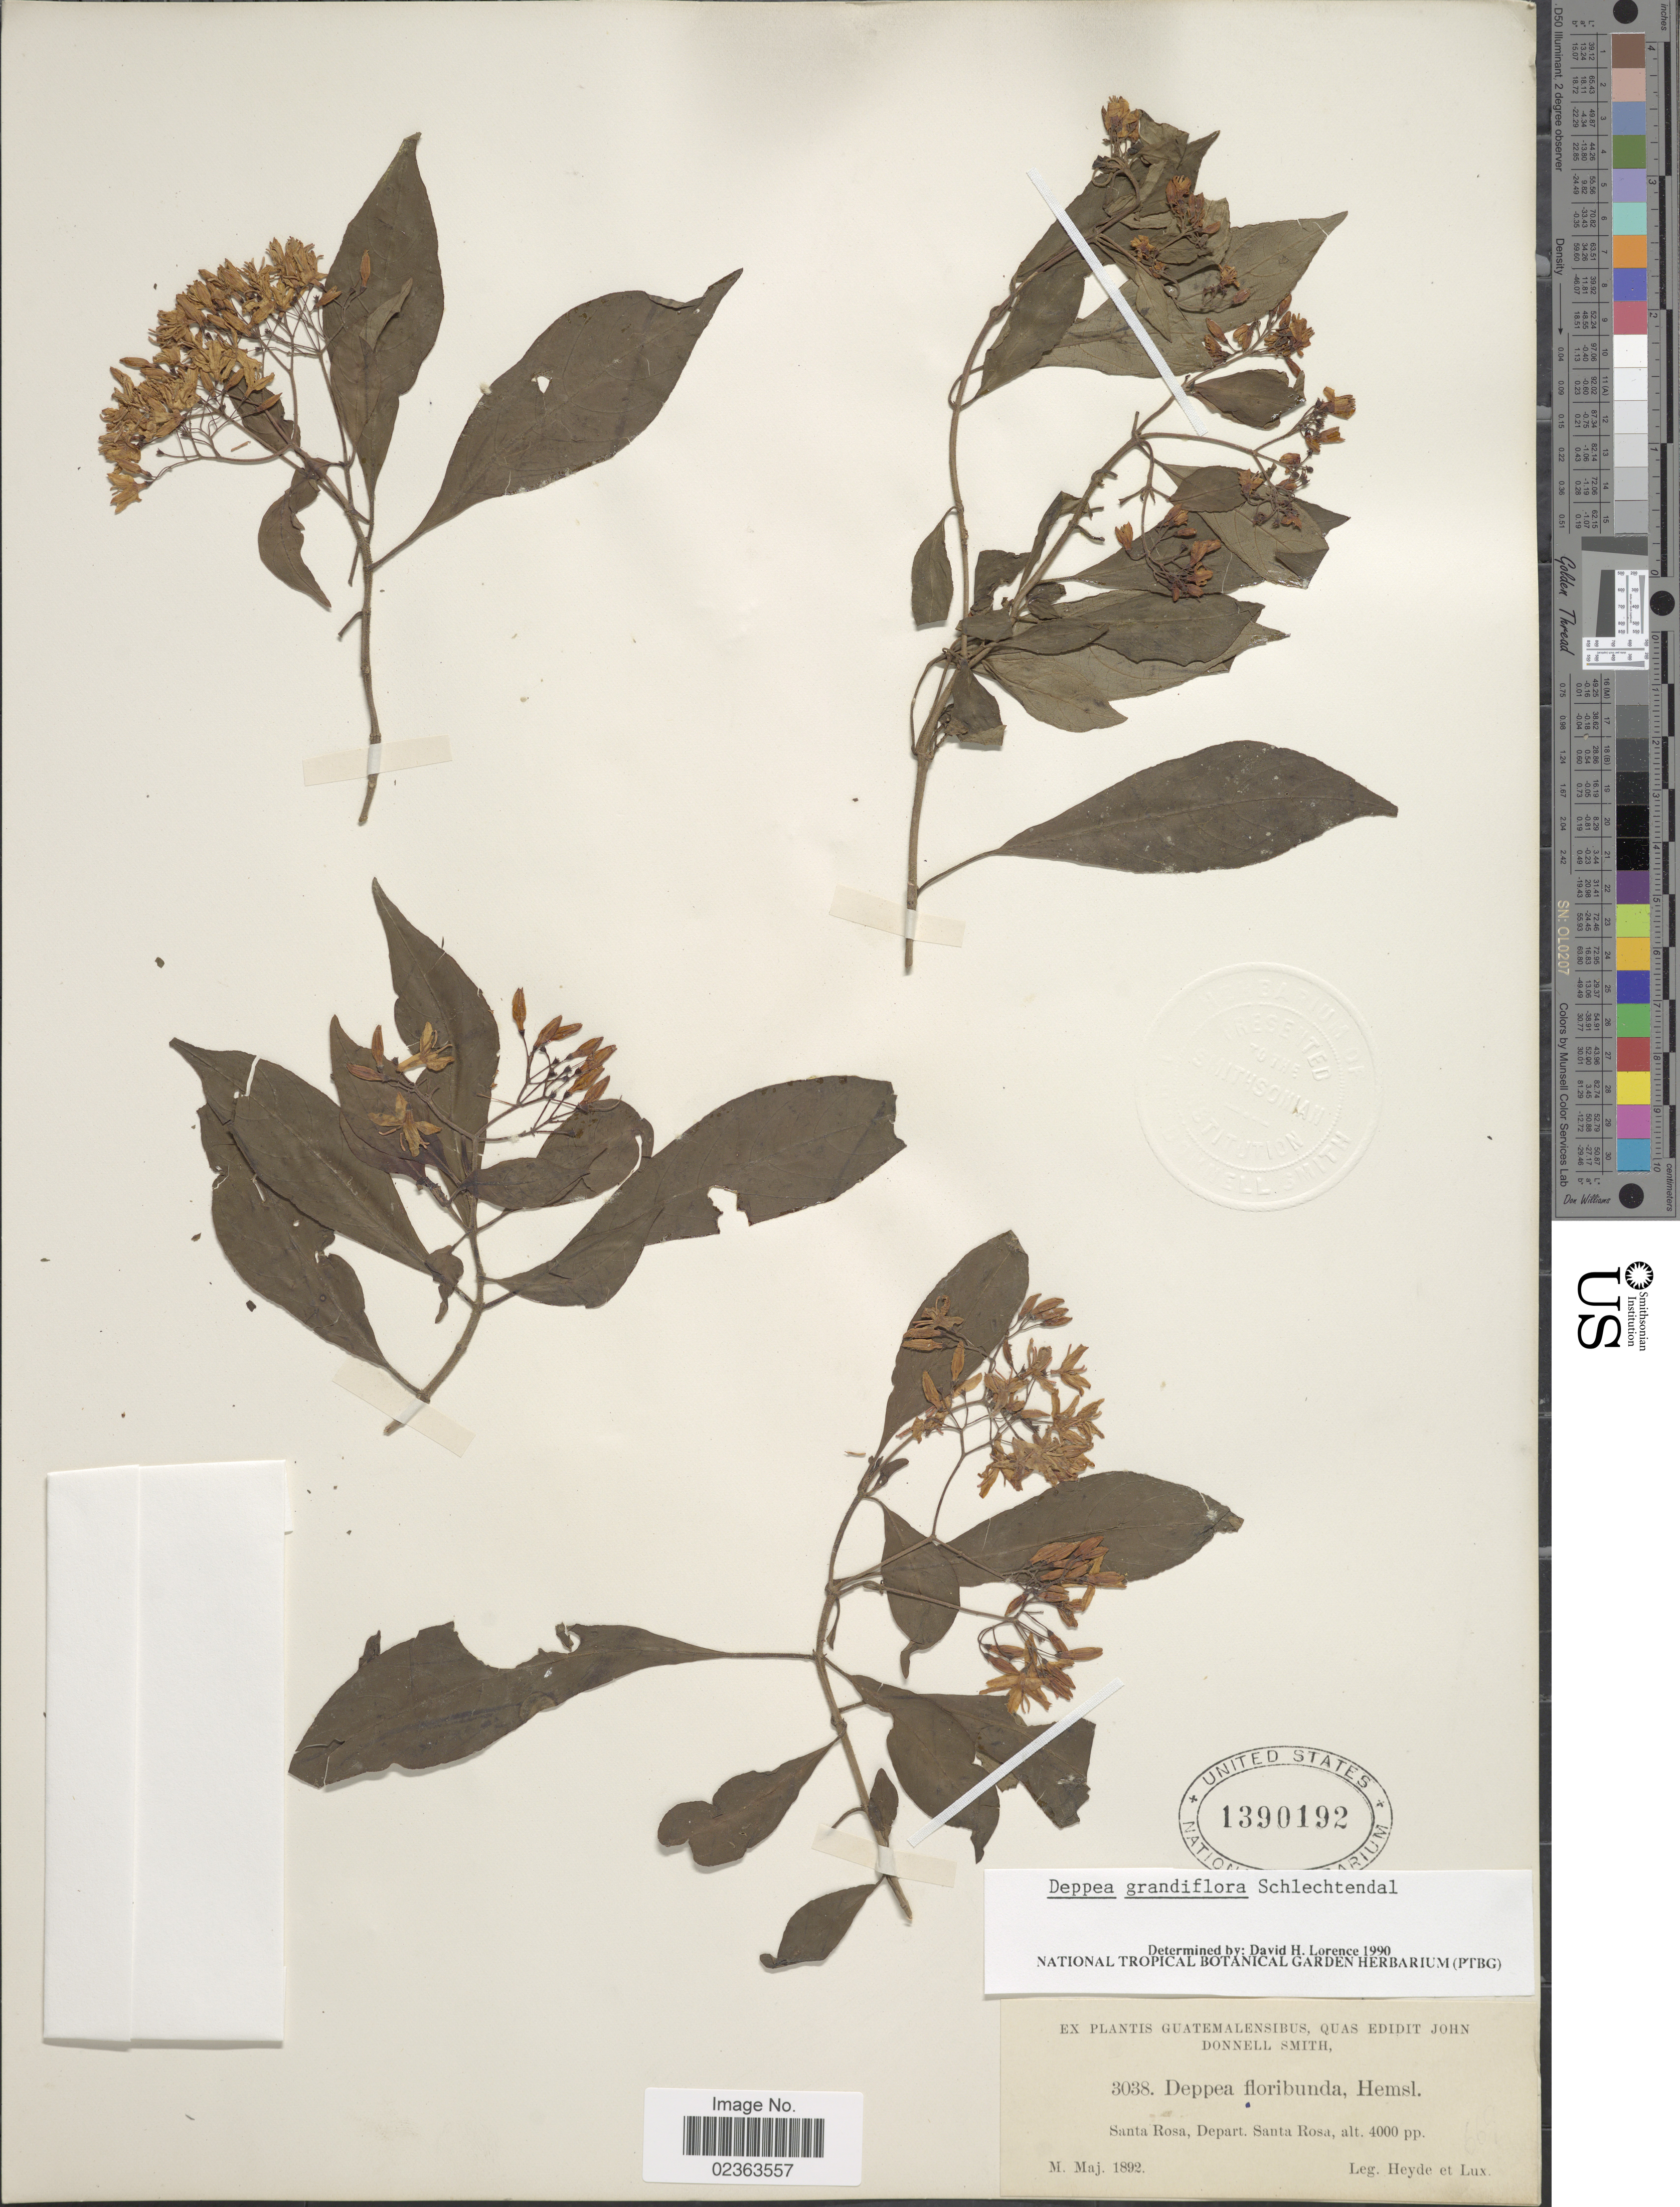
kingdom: Plantae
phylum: Tracheophyta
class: Magnoliopsida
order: Gentianales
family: Rubiaceae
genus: Deppea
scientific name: Deppea grandiflora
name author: Schltdl.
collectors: Heyde & Lux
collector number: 3038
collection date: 1892-05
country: Guatemala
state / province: Santa Rosa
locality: Santa Rosa, Depart. Santa Rosa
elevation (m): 1219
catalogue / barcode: US 1390192